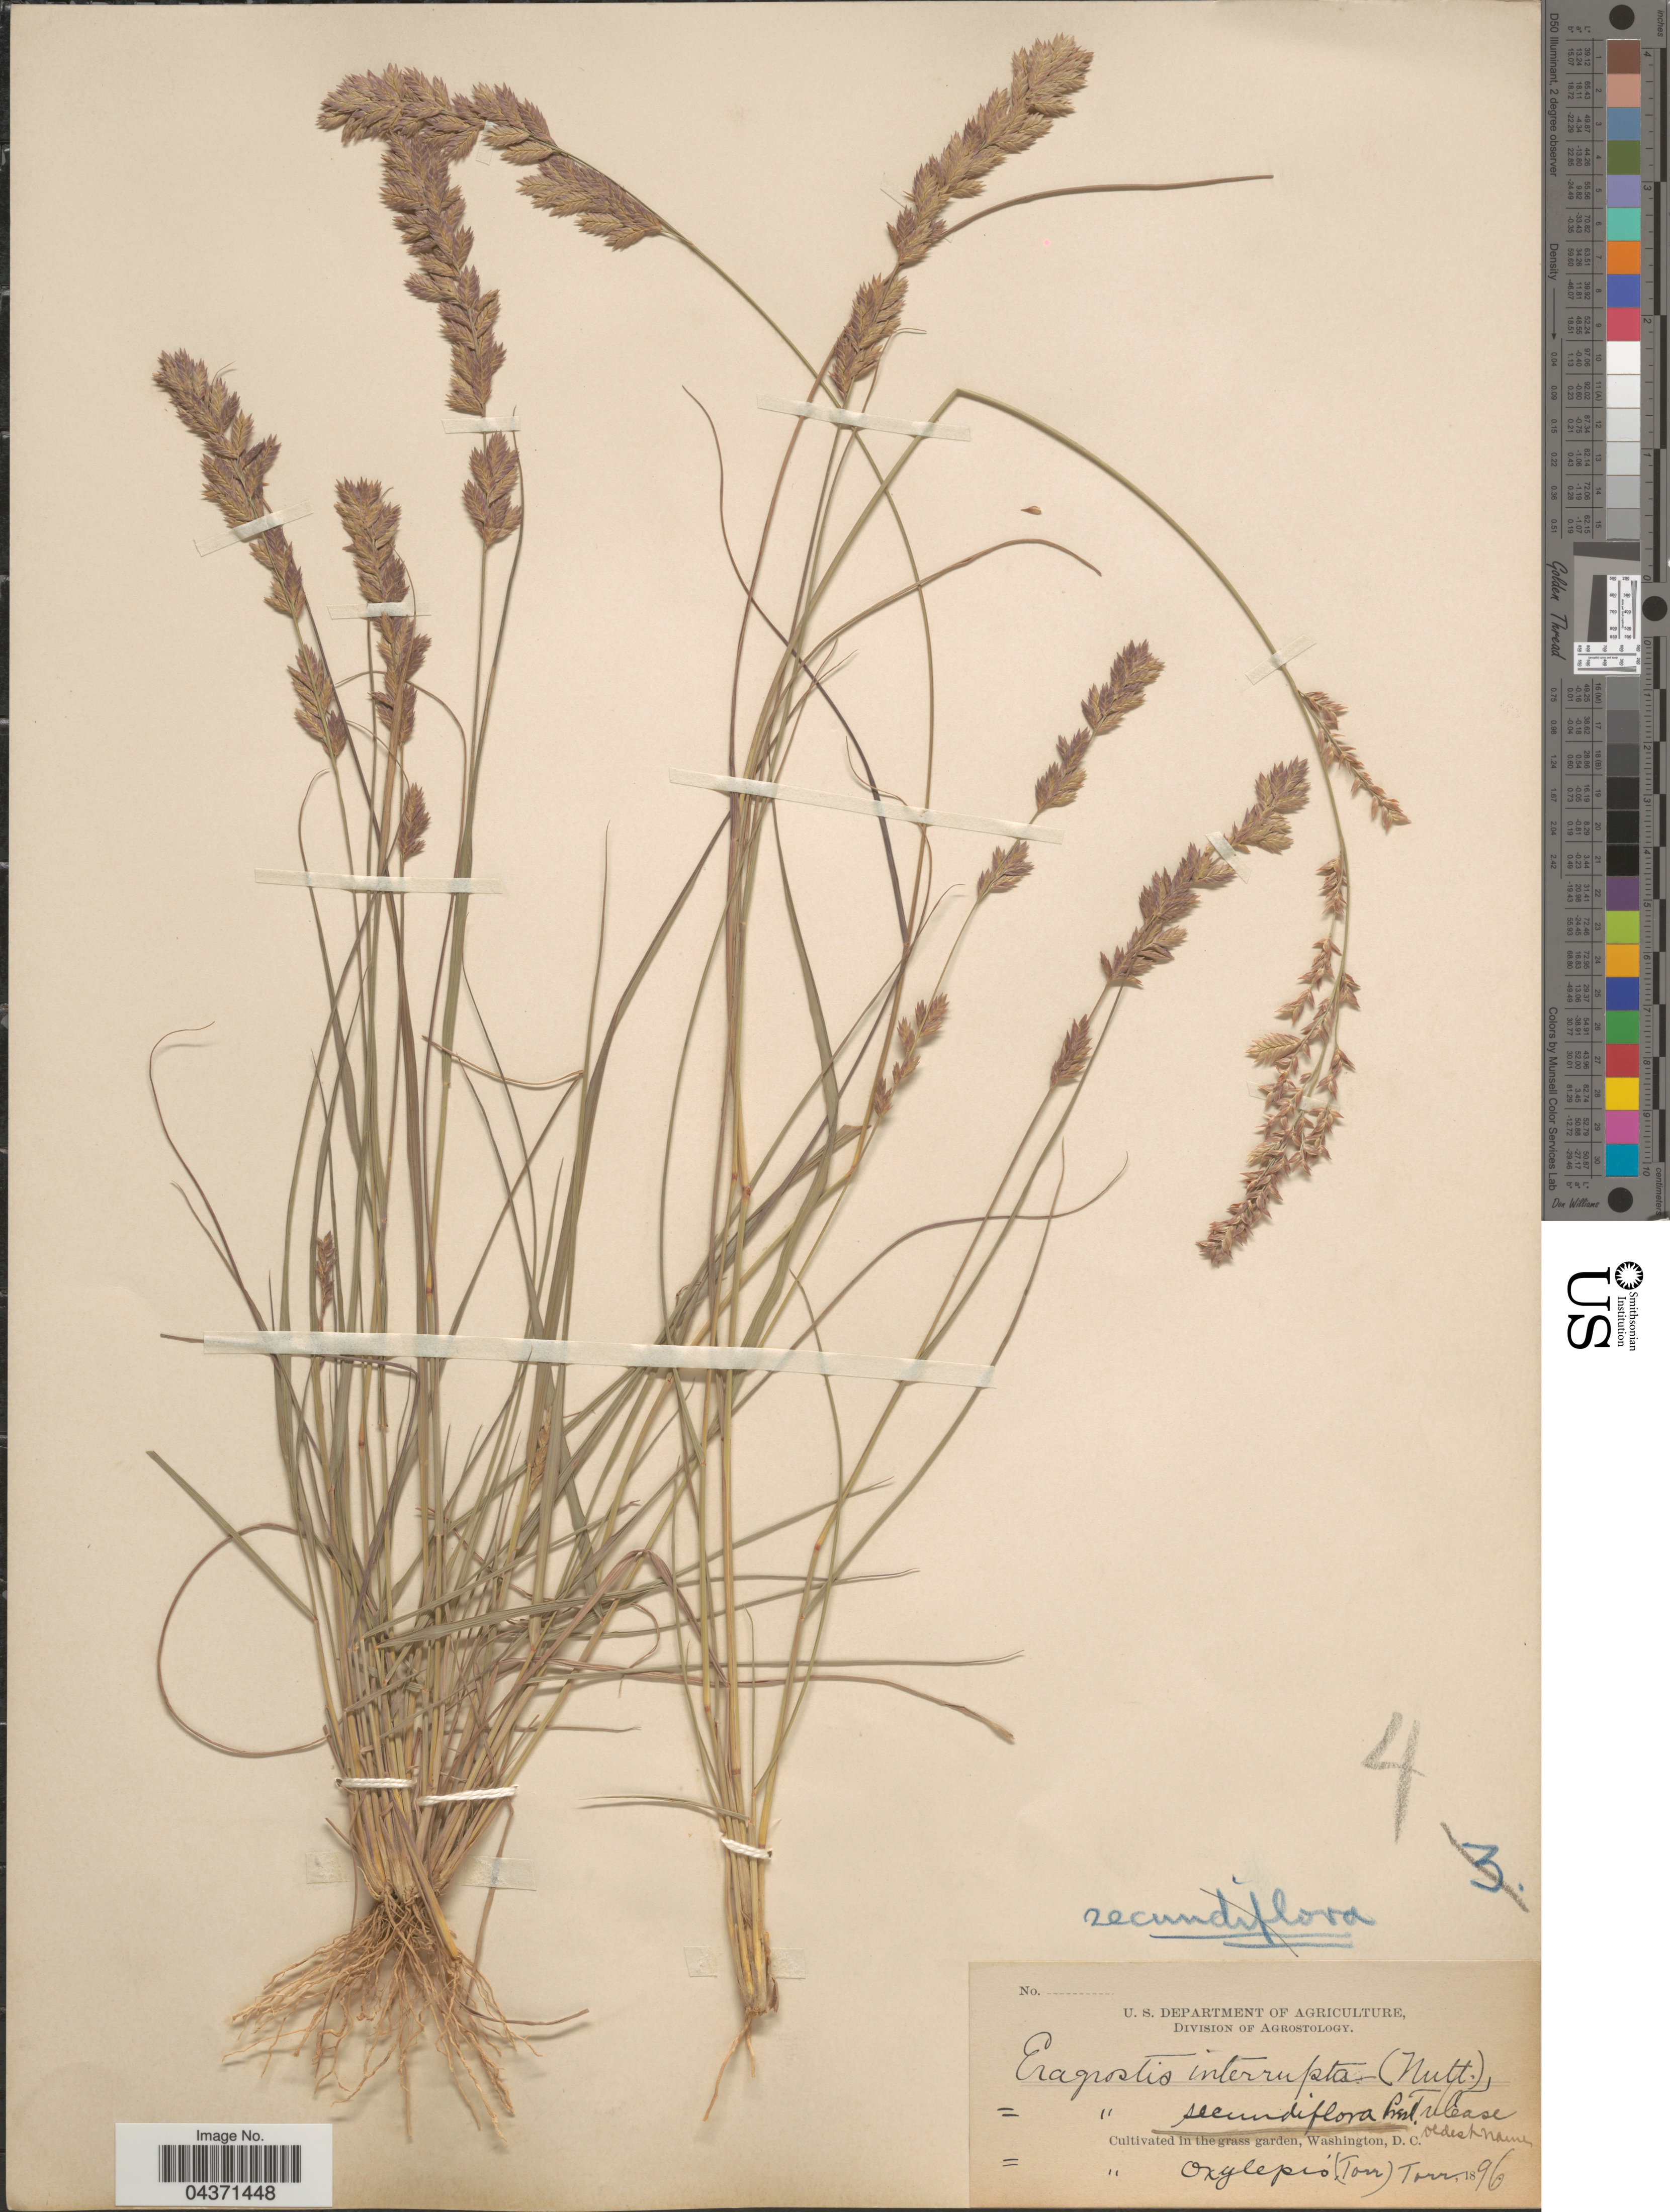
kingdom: Plantae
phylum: Tracheophyta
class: Liliopsida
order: Poales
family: Poaceae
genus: Eragrostis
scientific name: Eragrostis secundiflora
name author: J. Presl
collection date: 1896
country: United States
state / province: District of Columbia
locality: Cultivated in the grass, Washington, D. C.